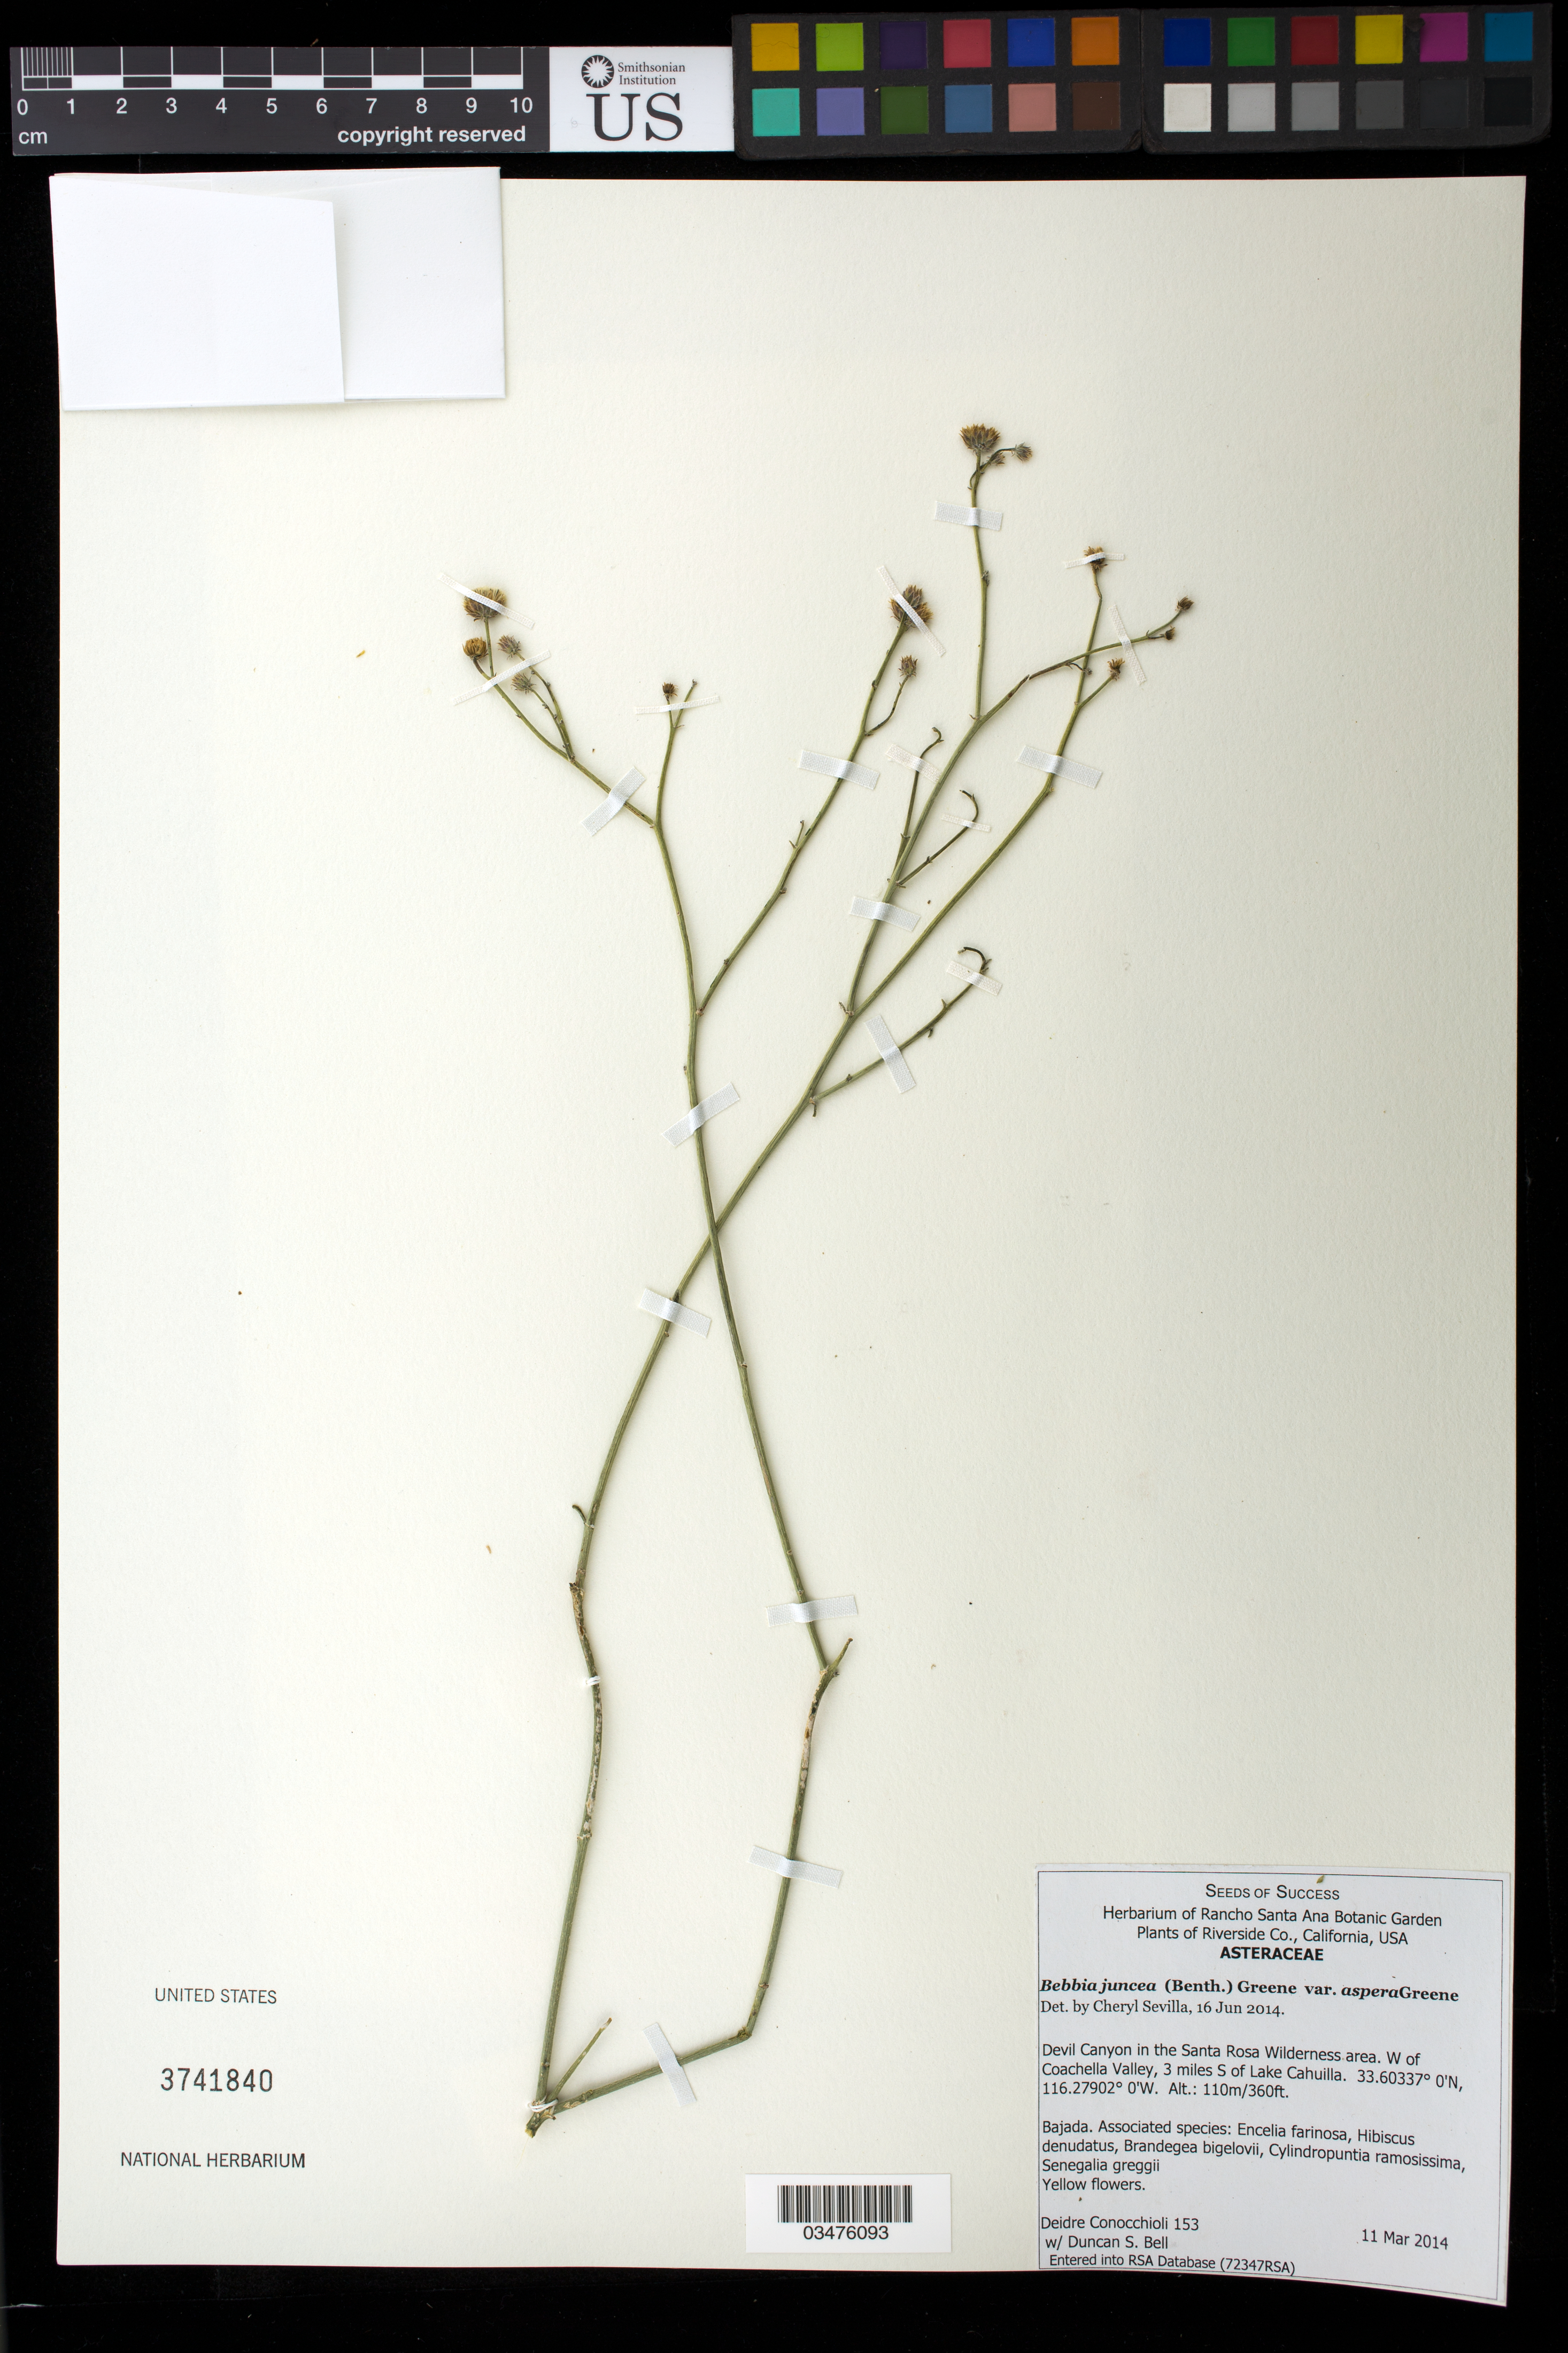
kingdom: Plantae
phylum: Tracheophyta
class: Magnoliopsida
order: Asterales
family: Asteraceae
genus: Bebbia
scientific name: Bebbia juncea var. aspera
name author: Greene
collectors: D. Conocchioli & D. S. Bell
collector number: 153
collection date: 2014-03-11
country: United States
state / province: California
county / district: Riverside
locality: Devil Canyon in the Santa Rosa Wilderness area. W of Coachella Valley, 3 mi. S of Lake Cahuilla.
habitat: Bajada. With Encelia farinosa, Hibiscus denudatus, ect.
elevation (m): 110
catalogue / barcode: US 3741840